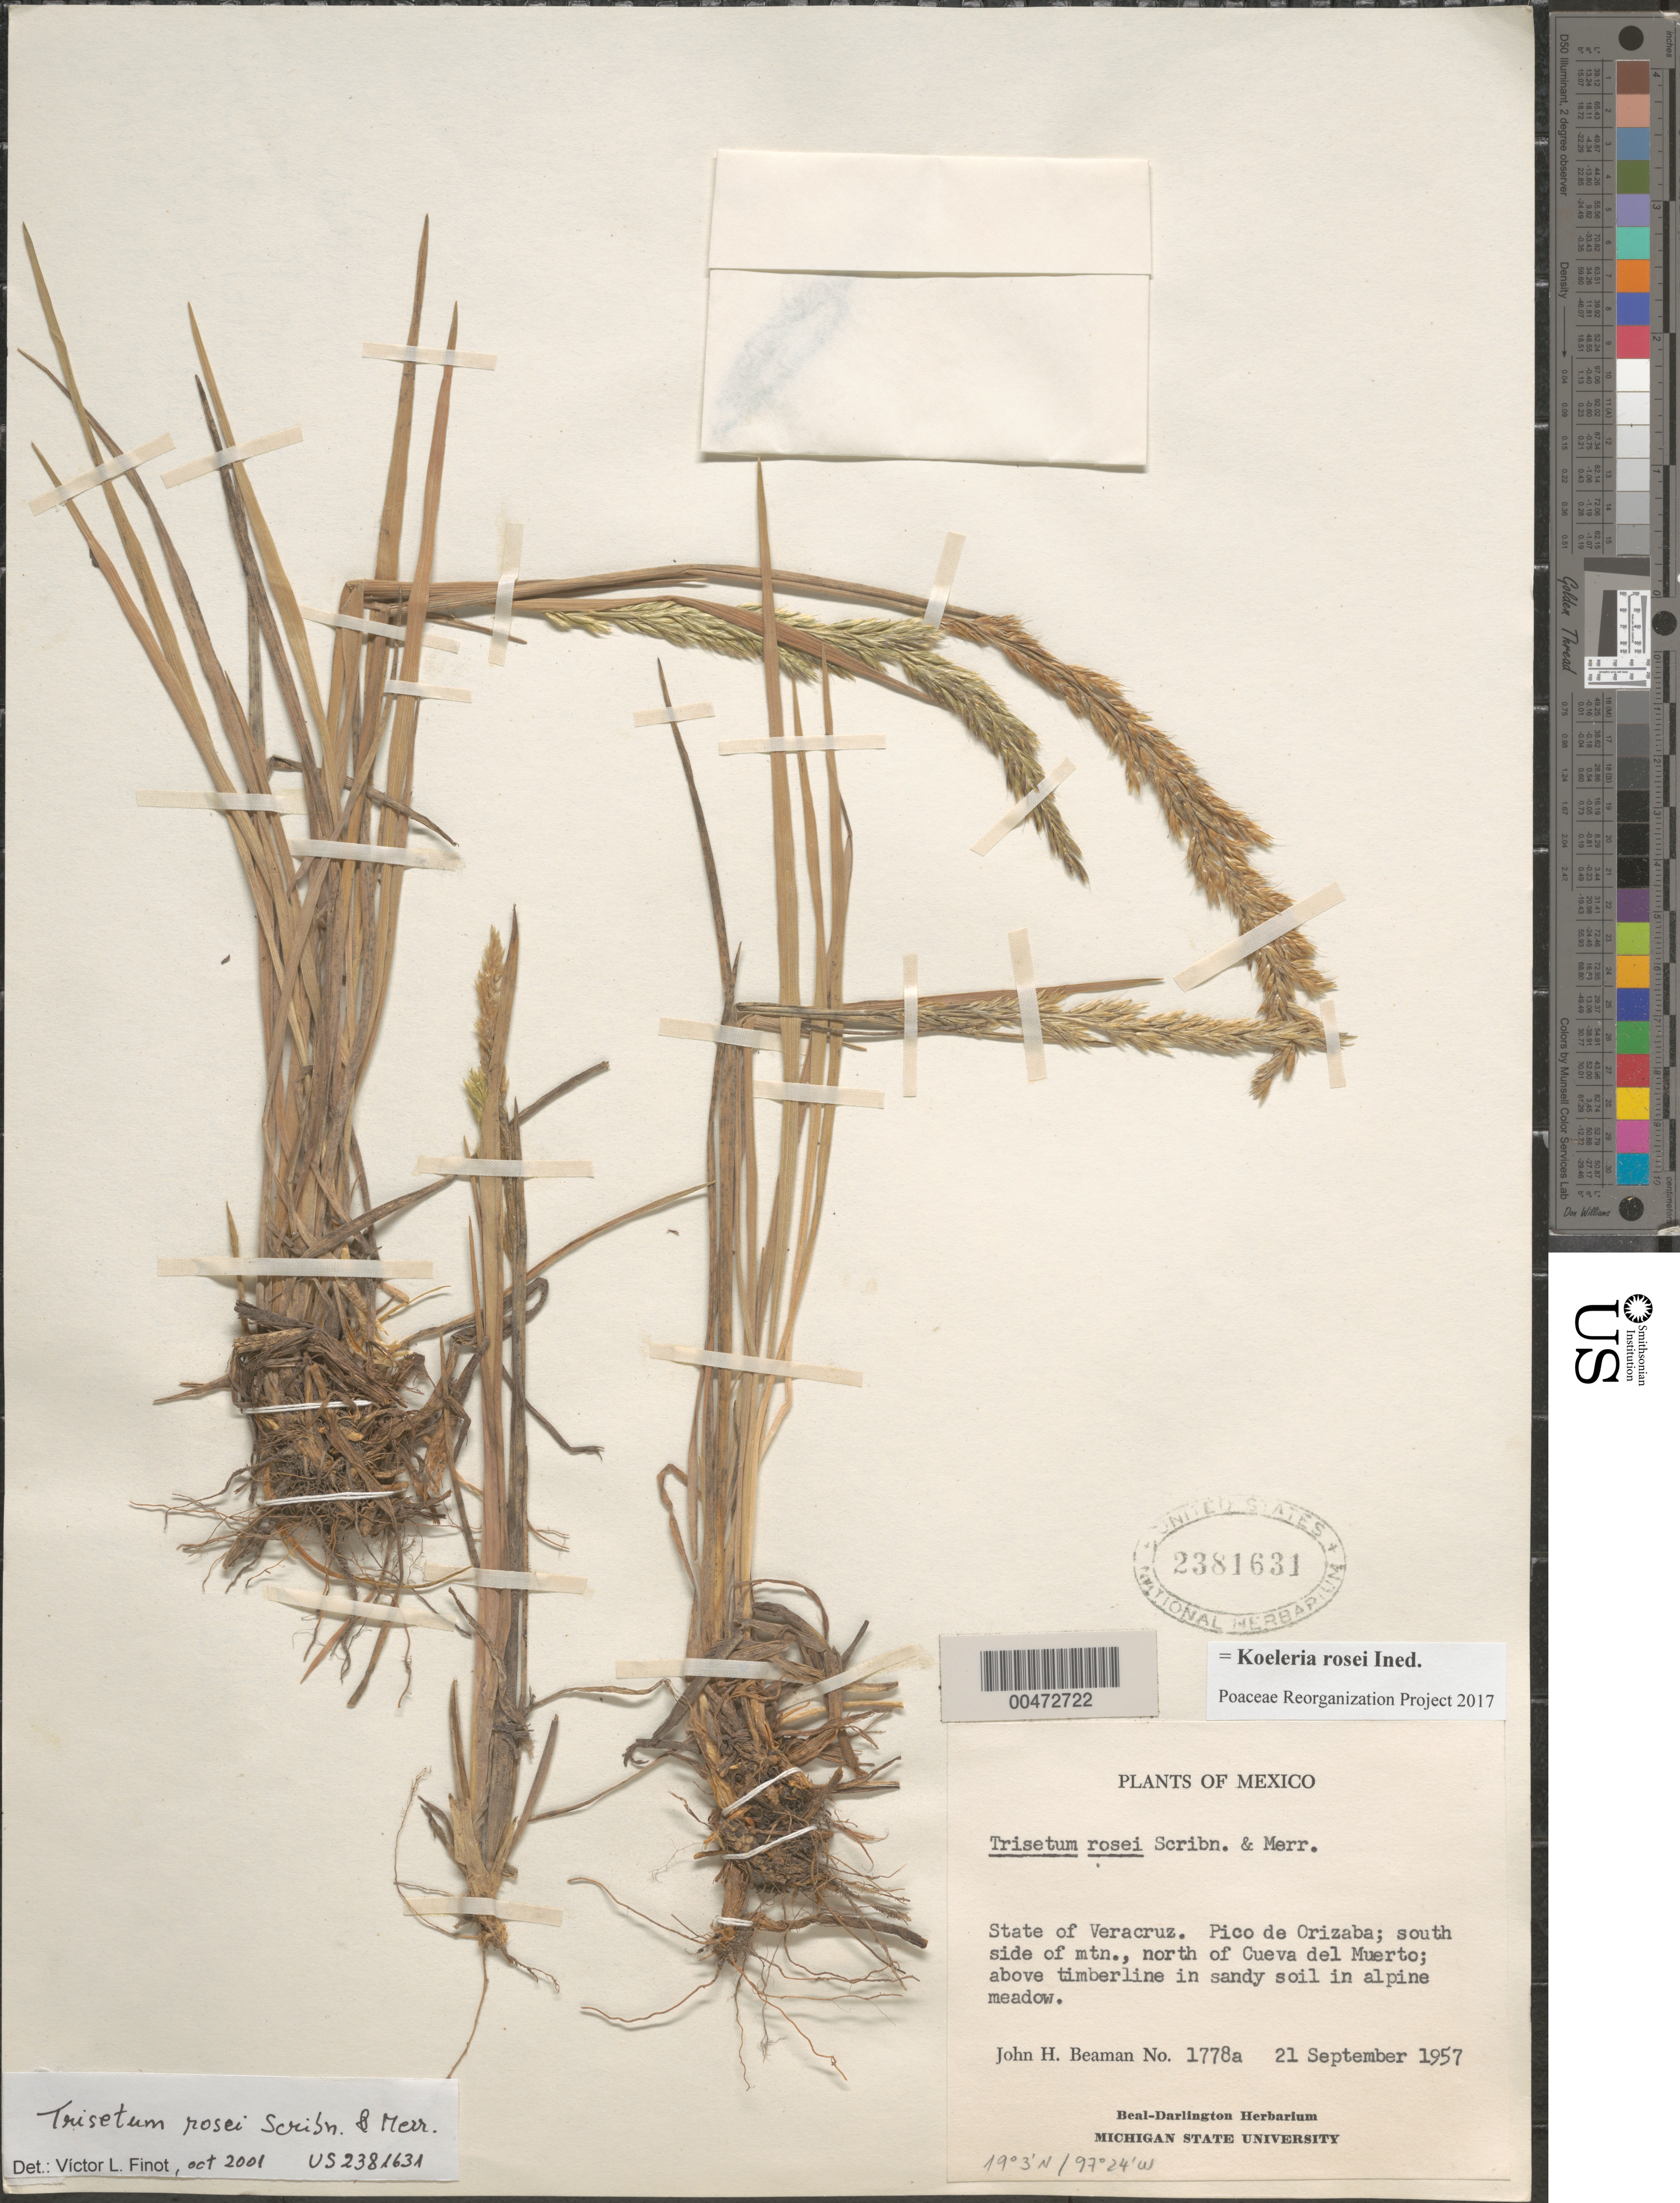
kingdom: Plantae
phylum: Tracheophyta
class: Liliopsida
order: Poales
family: Poaceae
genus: Koeleria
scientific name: Koeleria rosei ined.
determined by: Poaceae Reorganization Project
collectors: J. H. Beaman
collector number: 1778a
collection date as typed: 21 Sep 1957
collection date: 1957-09-21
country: Mexico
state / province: Veracruz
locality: Pico de Orizaba, S side of mtn, N of Cueva del Muerto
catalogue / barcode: US 2381631